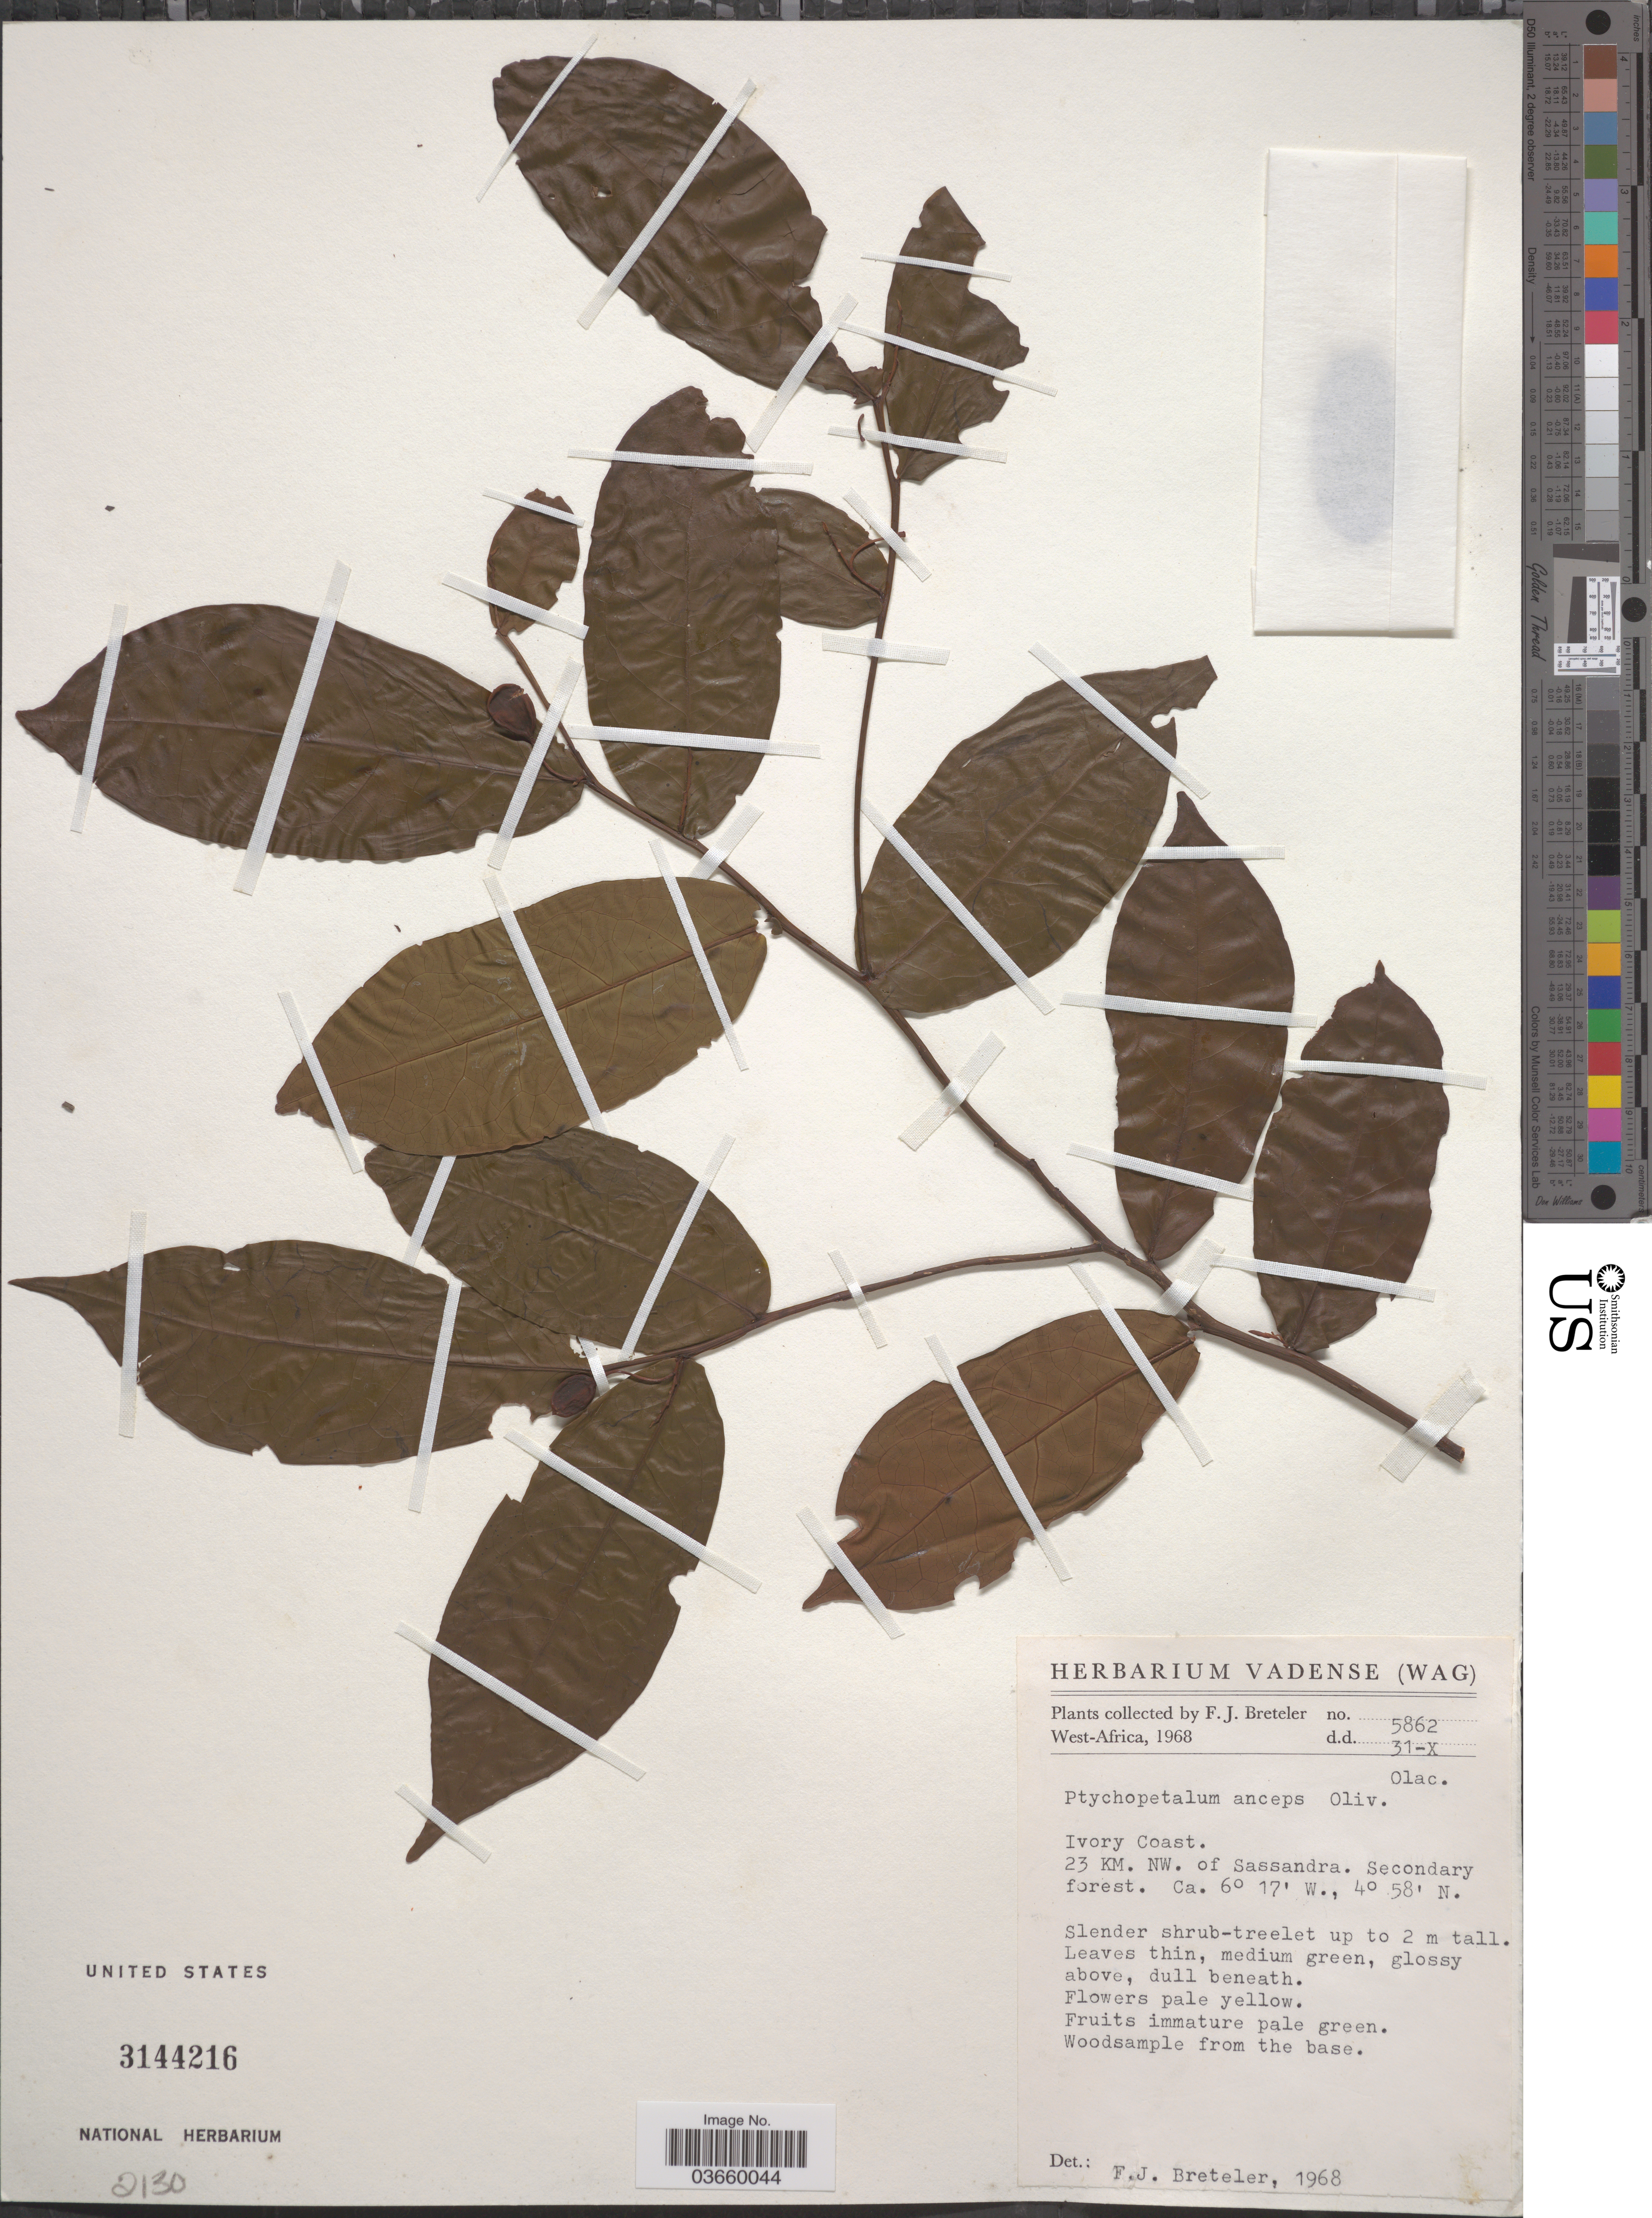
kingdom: Plantae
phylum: Tracheophyta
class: Magnoliopsida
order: Santalales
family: Olacaceae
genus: Ptychopetalum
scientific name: Ptychopetalum anceps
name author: Oliv.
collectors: F. J. Breteler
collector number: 5862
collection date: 1968-10-31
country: Ivory Coast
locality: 23 KM. NW. of Sassandra.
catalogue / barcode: US 3144216